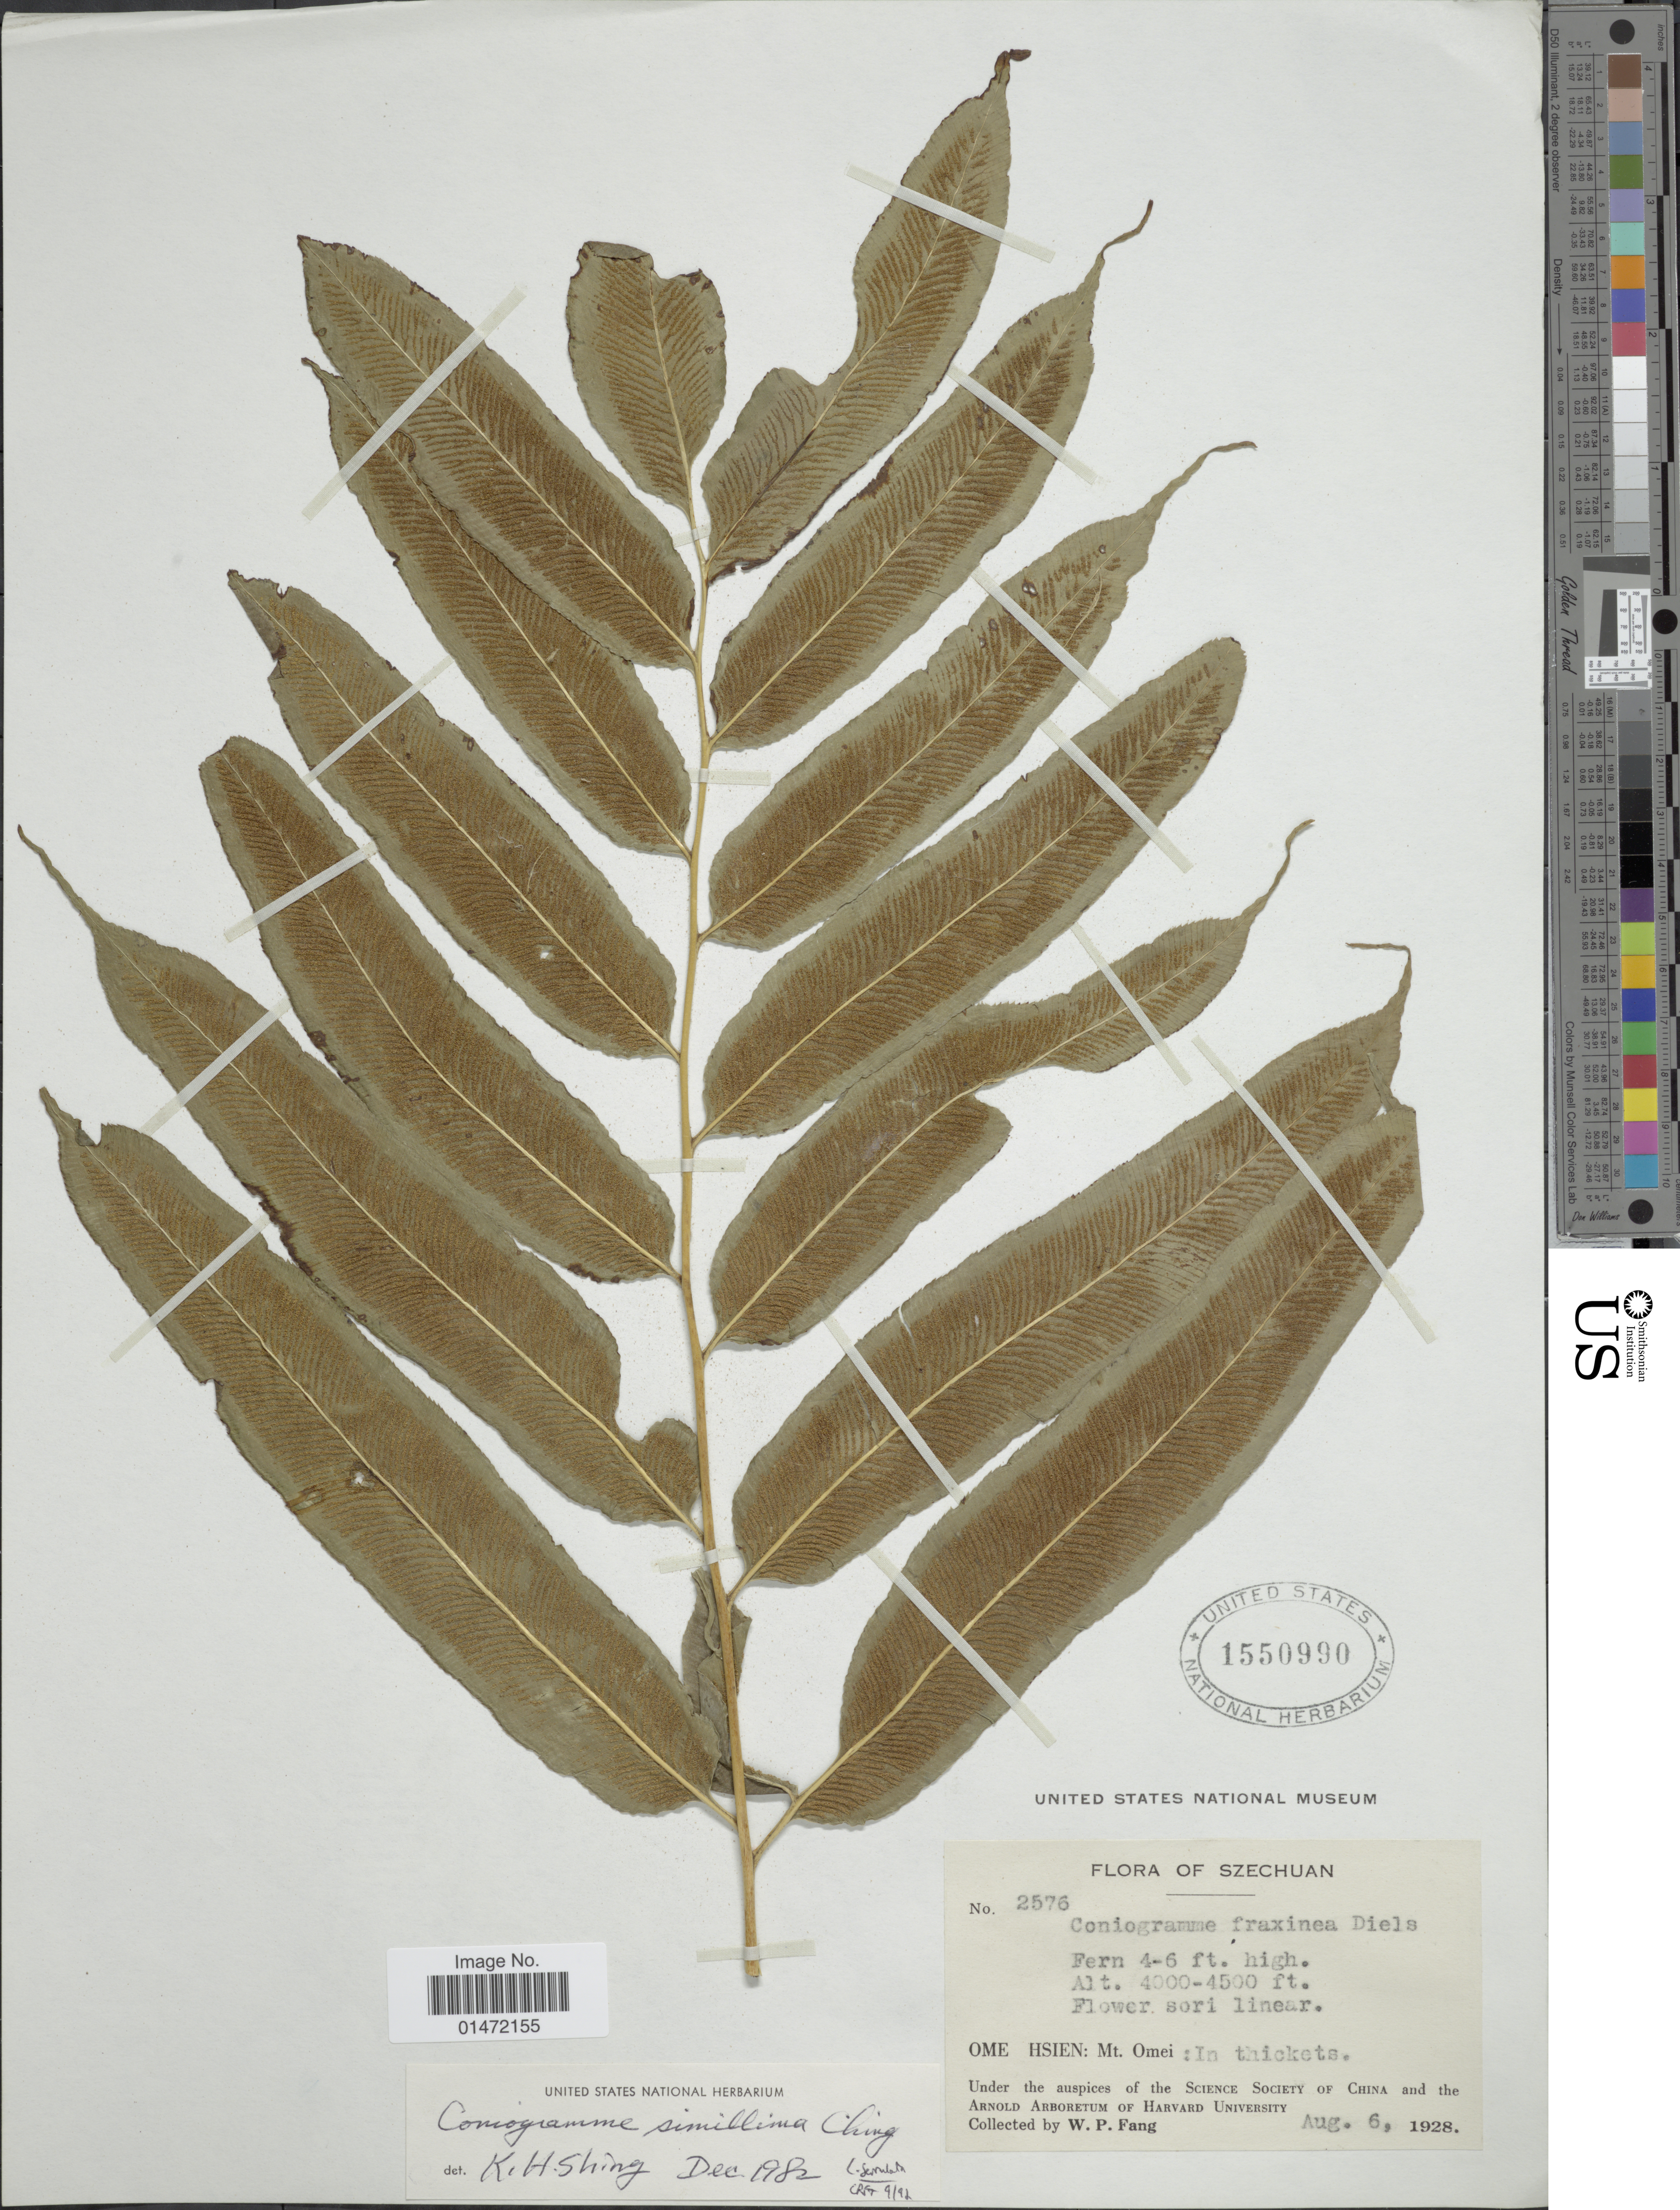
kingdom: Plantae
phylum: Tracheophyta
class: Polypodiopsida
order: Polypodiales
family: Pteridaceae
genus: Coniogramme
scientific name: Coniogramme simillima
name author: Ching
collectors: W. P. Fang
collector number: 2576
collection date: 1928-08-06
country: China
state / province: Sichuan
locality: Szechuan. Ome Hsien: Mt. Omei: In thickets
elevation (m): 1219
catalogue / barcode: US 1550990